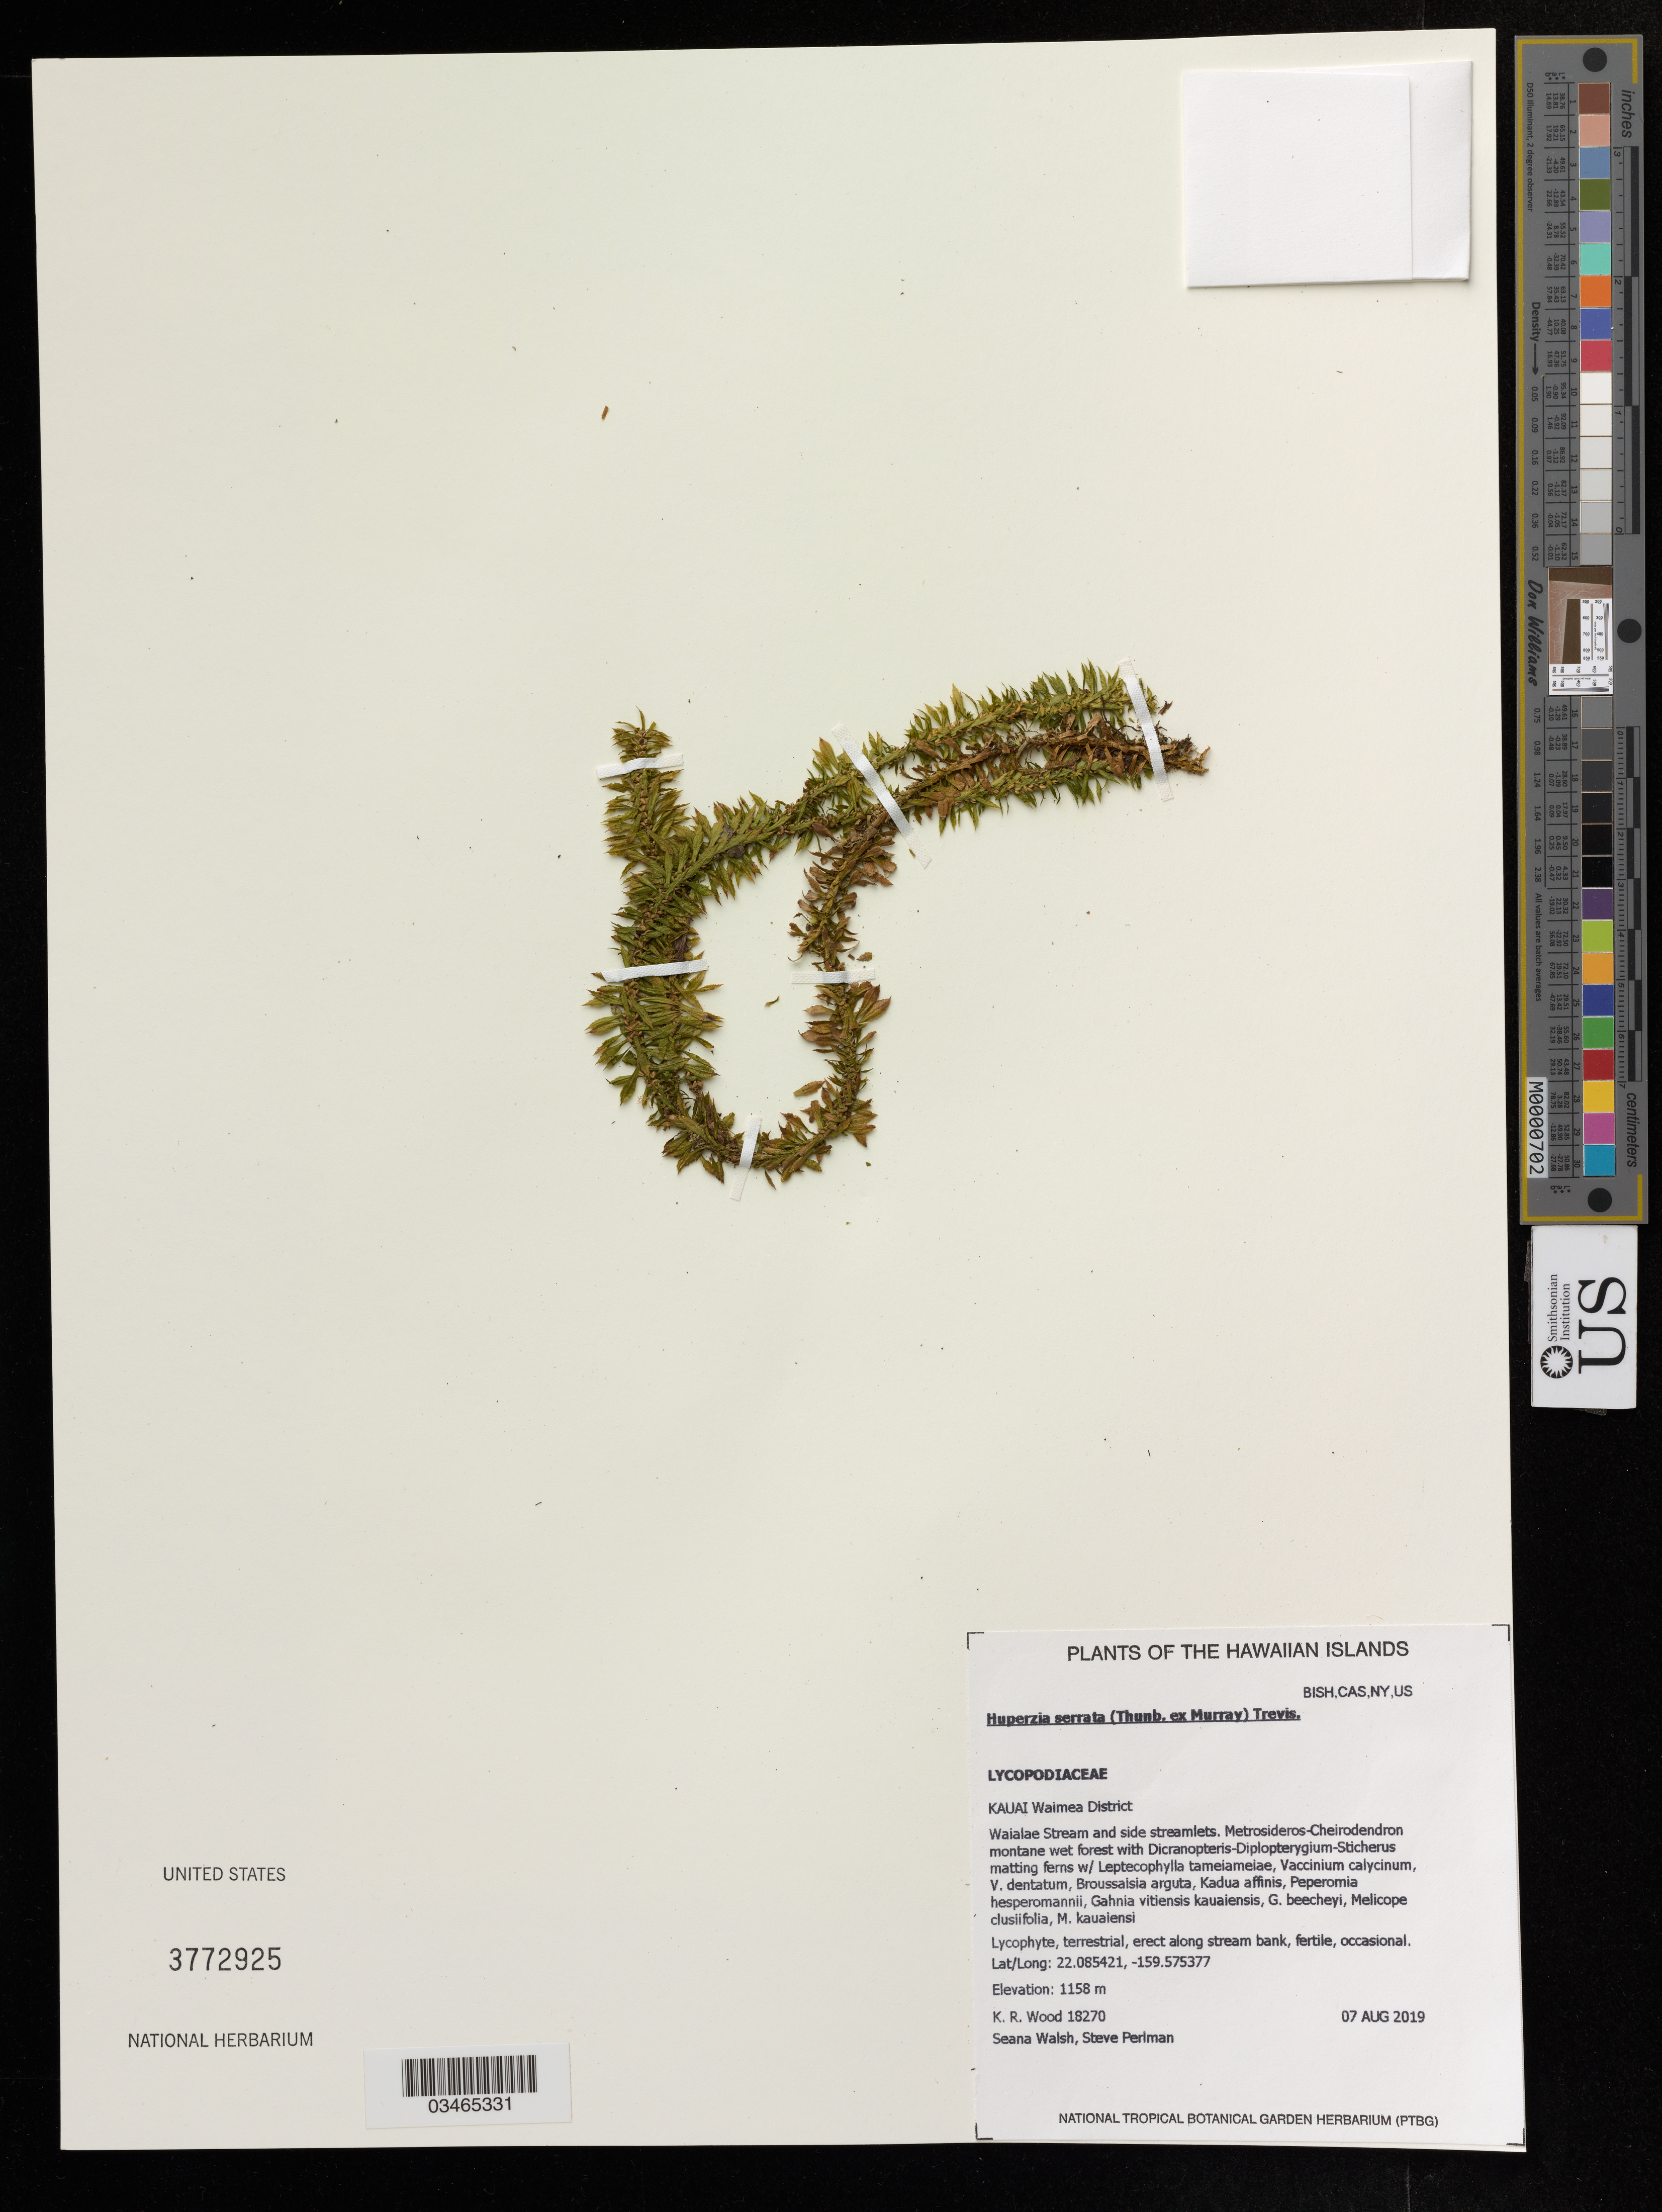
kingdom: Plantae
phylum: Tracheophyta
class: Lycopodiopsida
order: Lycopodiales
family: Lycopodiaceae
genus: Huperzia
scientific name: Huperzia serrata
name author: (Thunb.) Trevis.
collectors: R. Wood & S. Walsh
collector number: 18270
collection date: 2019-08-07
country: United States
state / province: Hawaii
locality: Kauai Waimea District.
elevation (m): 1158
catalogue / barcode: US 3772925